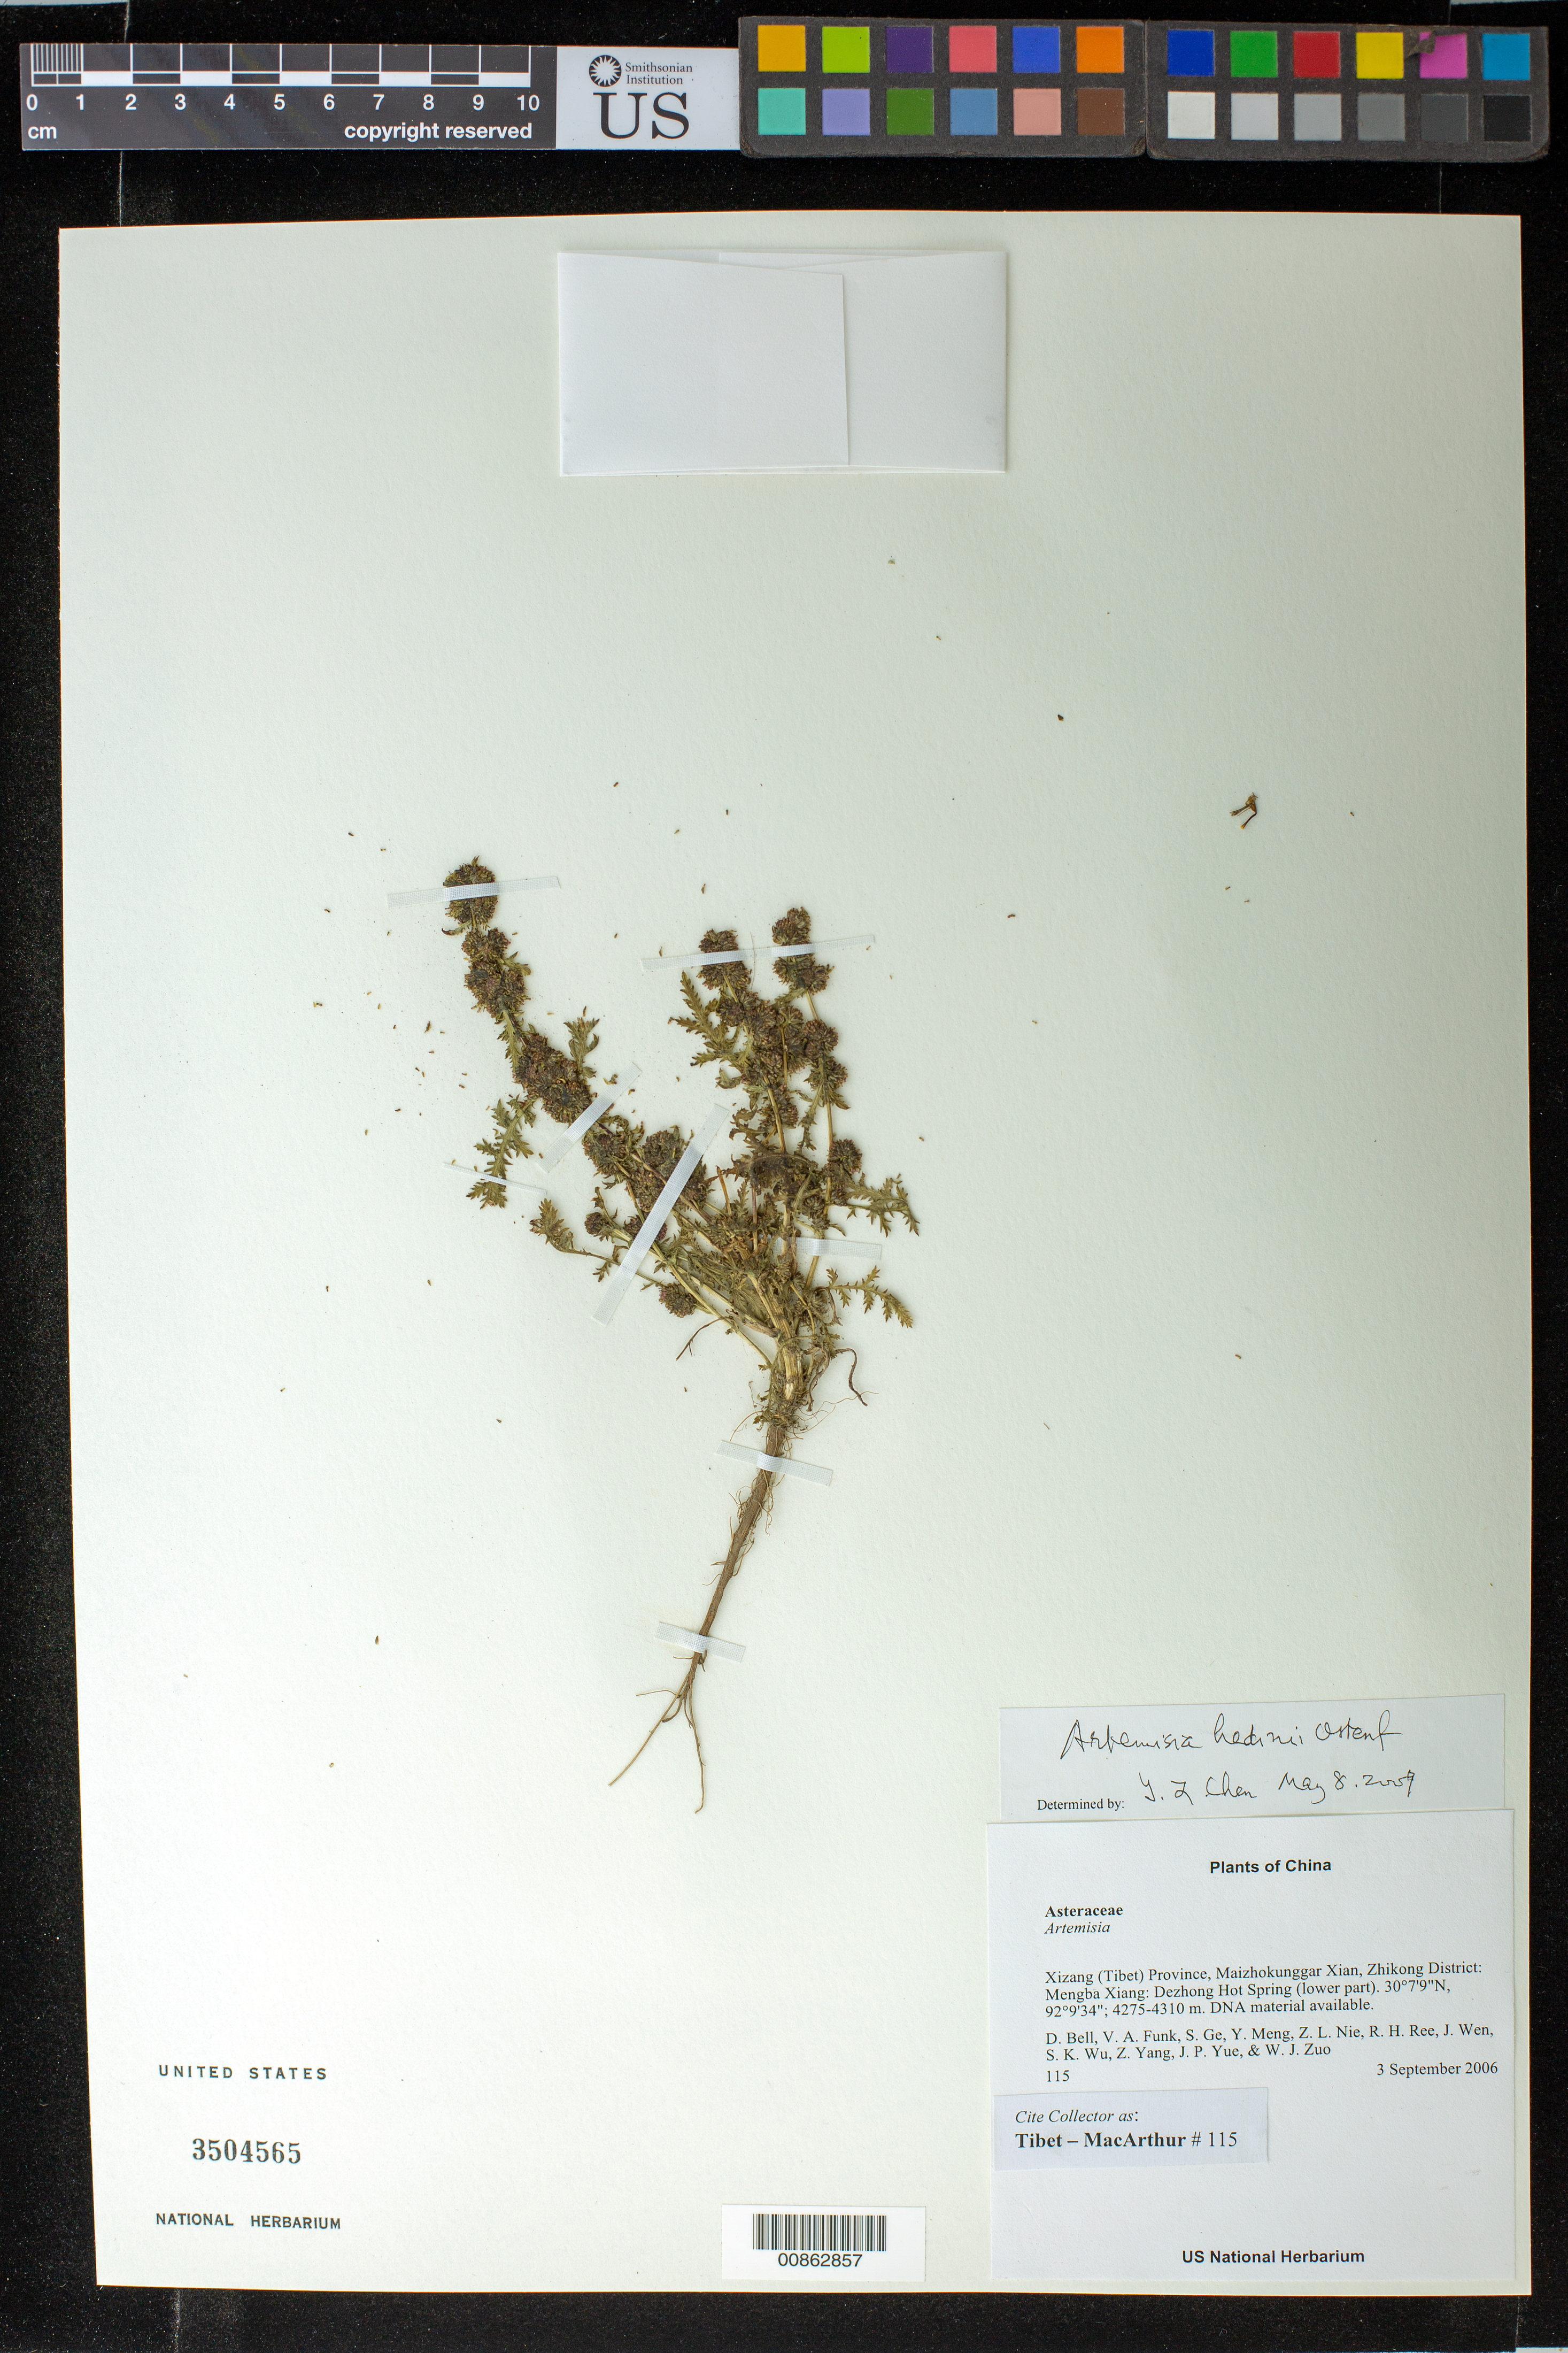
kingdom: Plantae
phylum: Tracheophyta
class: Magnoliopsida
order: Asterales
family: Asteraceae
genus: Artemisia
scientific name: Artemisia hedinii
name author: Ostenf. & Paulson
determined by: Yilin Chen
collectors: Tibet-MacArthur, D. A. Bell, V. Funk, S. Ge, Y. Meng, Z. Nie, R. Ree, J. Wen, S. K. Wu, Z. Yang, J. Yue & W. Zuo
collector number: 115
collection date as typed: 03 Sep 2006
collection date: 2006-09-03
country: China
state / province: Xizang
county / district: Maizhokunggar Xian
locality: Zhikong District: Mengba Xiang:Dezhong Hot Spring (lower part).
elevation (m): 4275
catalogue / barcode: US 3504565